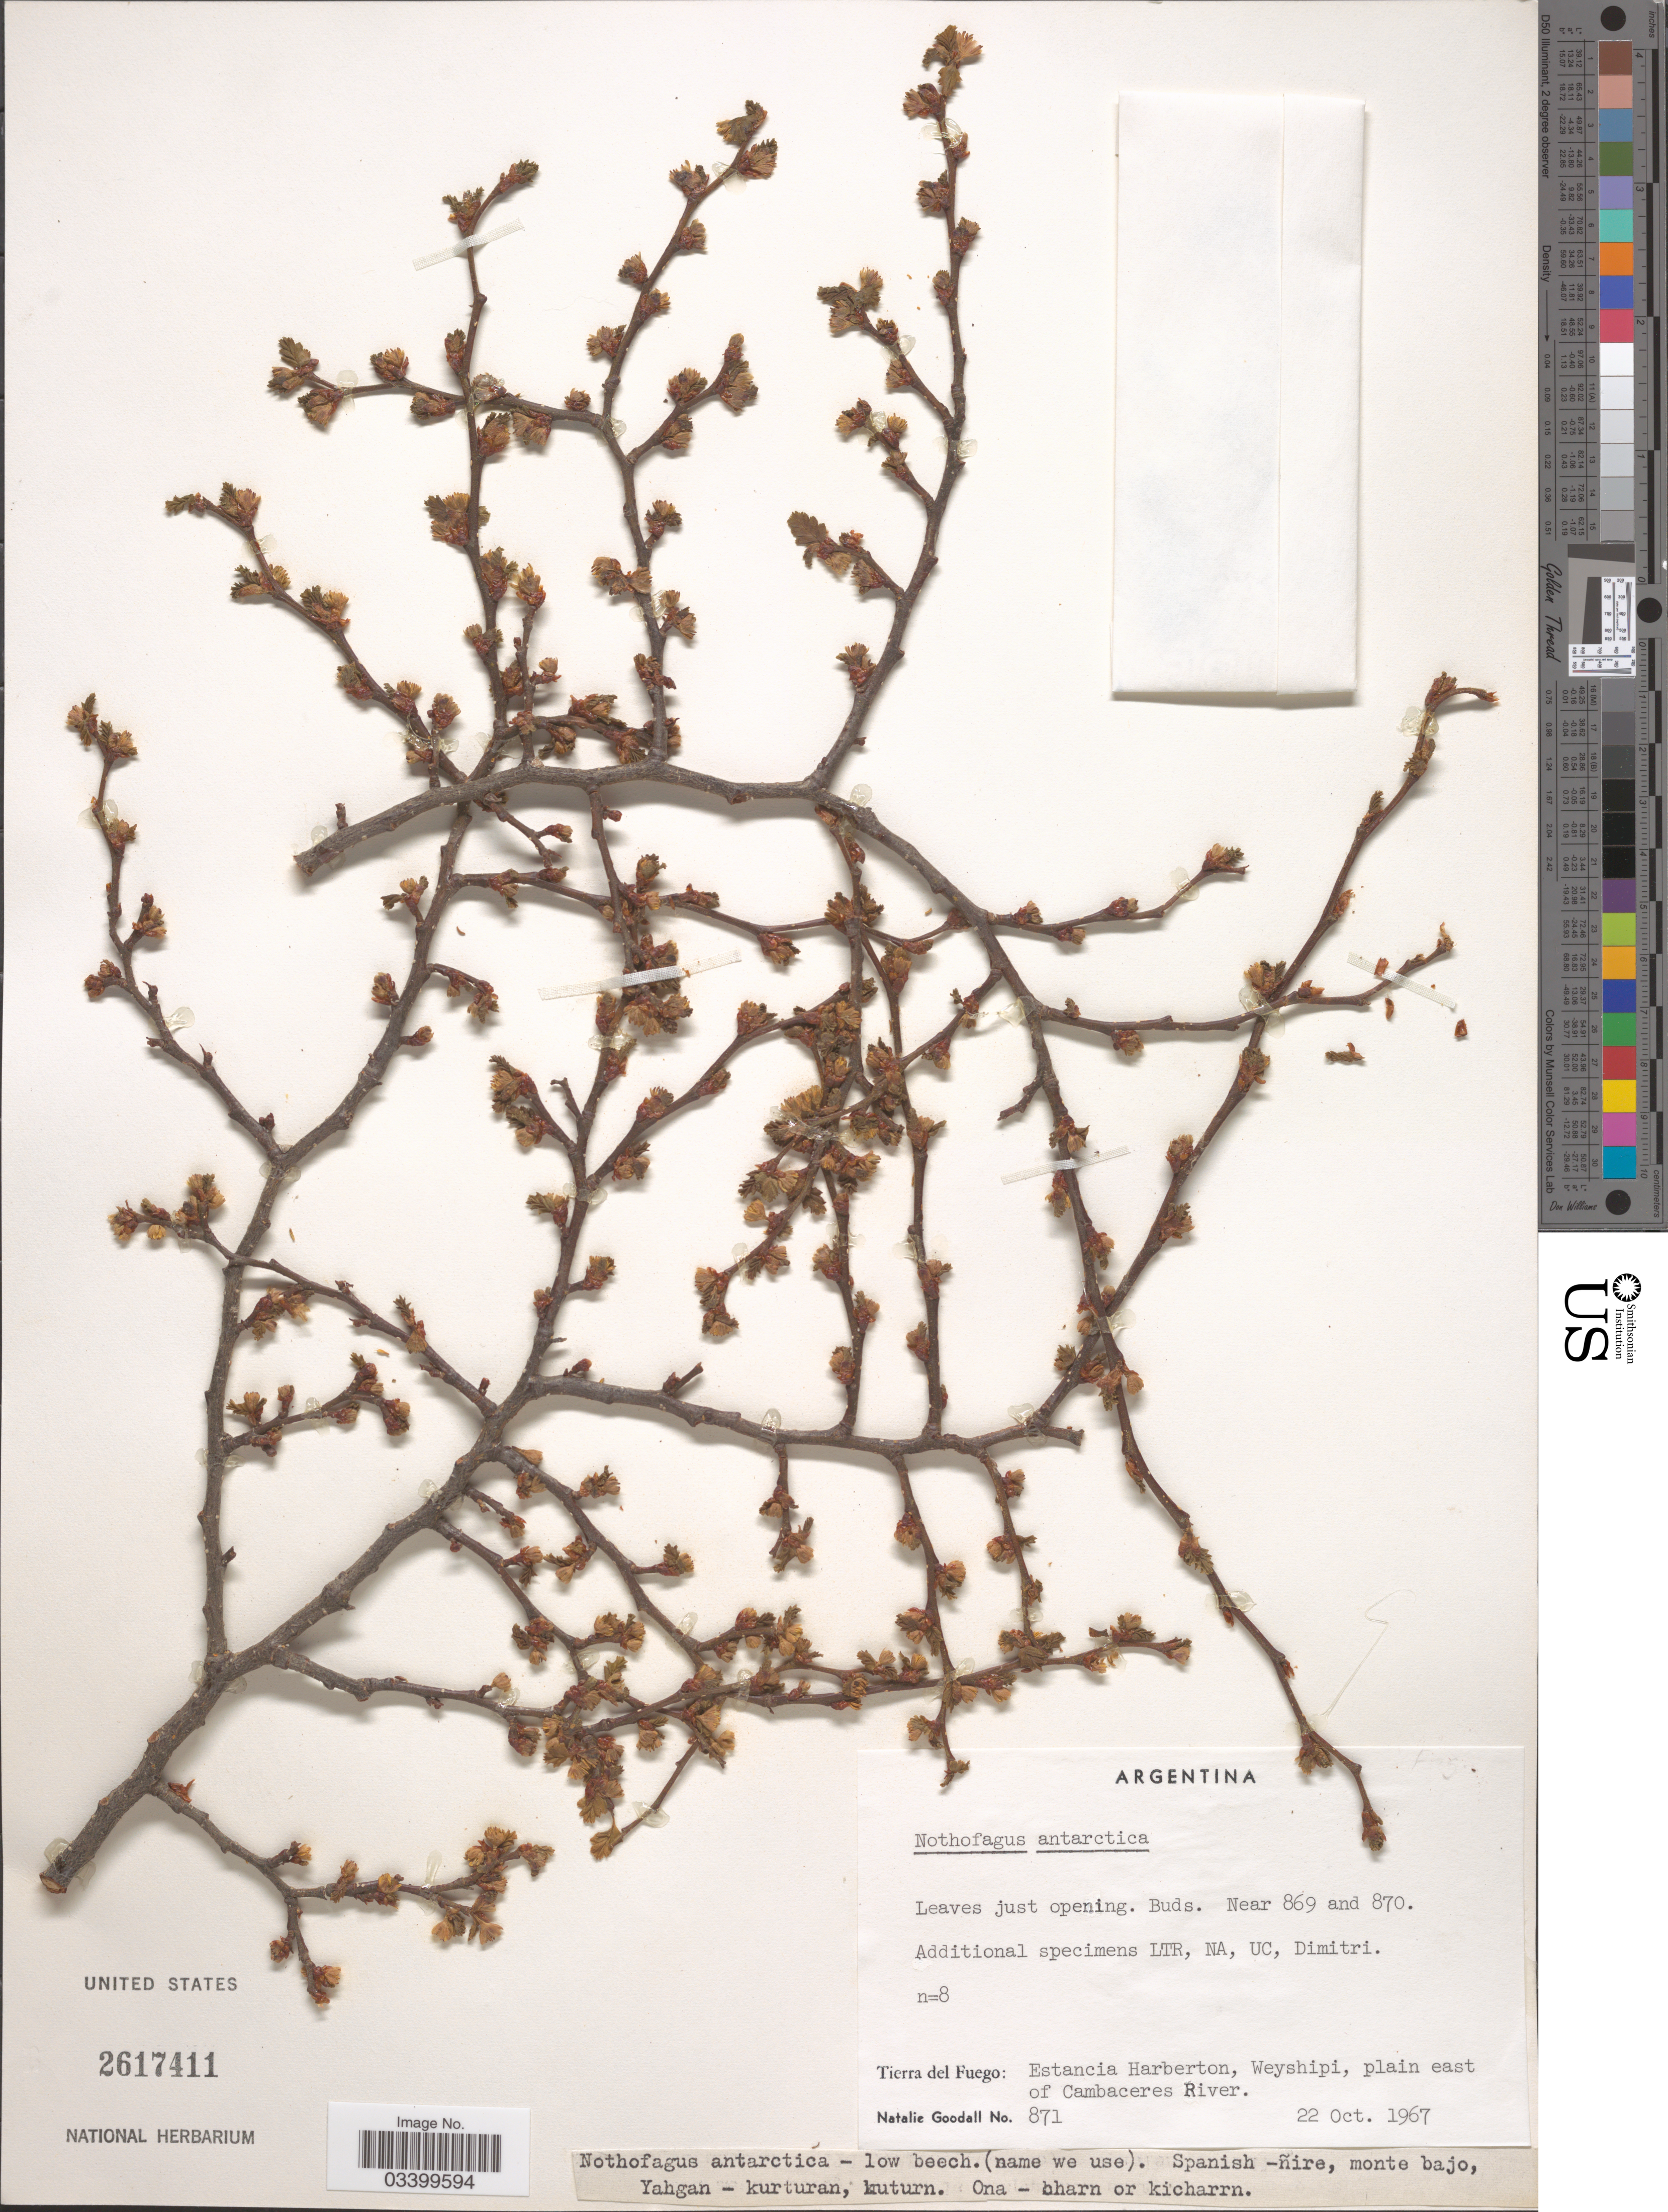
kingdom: Plantae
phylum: Tracheophyta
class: Magnoliopsida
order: Fagales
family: Nothofagaceae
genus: Nothofagus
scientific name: Nothofagus antarctica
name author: (G. Forst.) Oerst.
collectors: N. Goodall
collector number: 871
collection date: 1967-10-22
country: Argentina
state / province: Tierra del Fuego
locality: Near 869 and 870. Estancia Harberton, Weyshipi, plain east of Cambaceres River.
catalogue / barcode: US 2617411